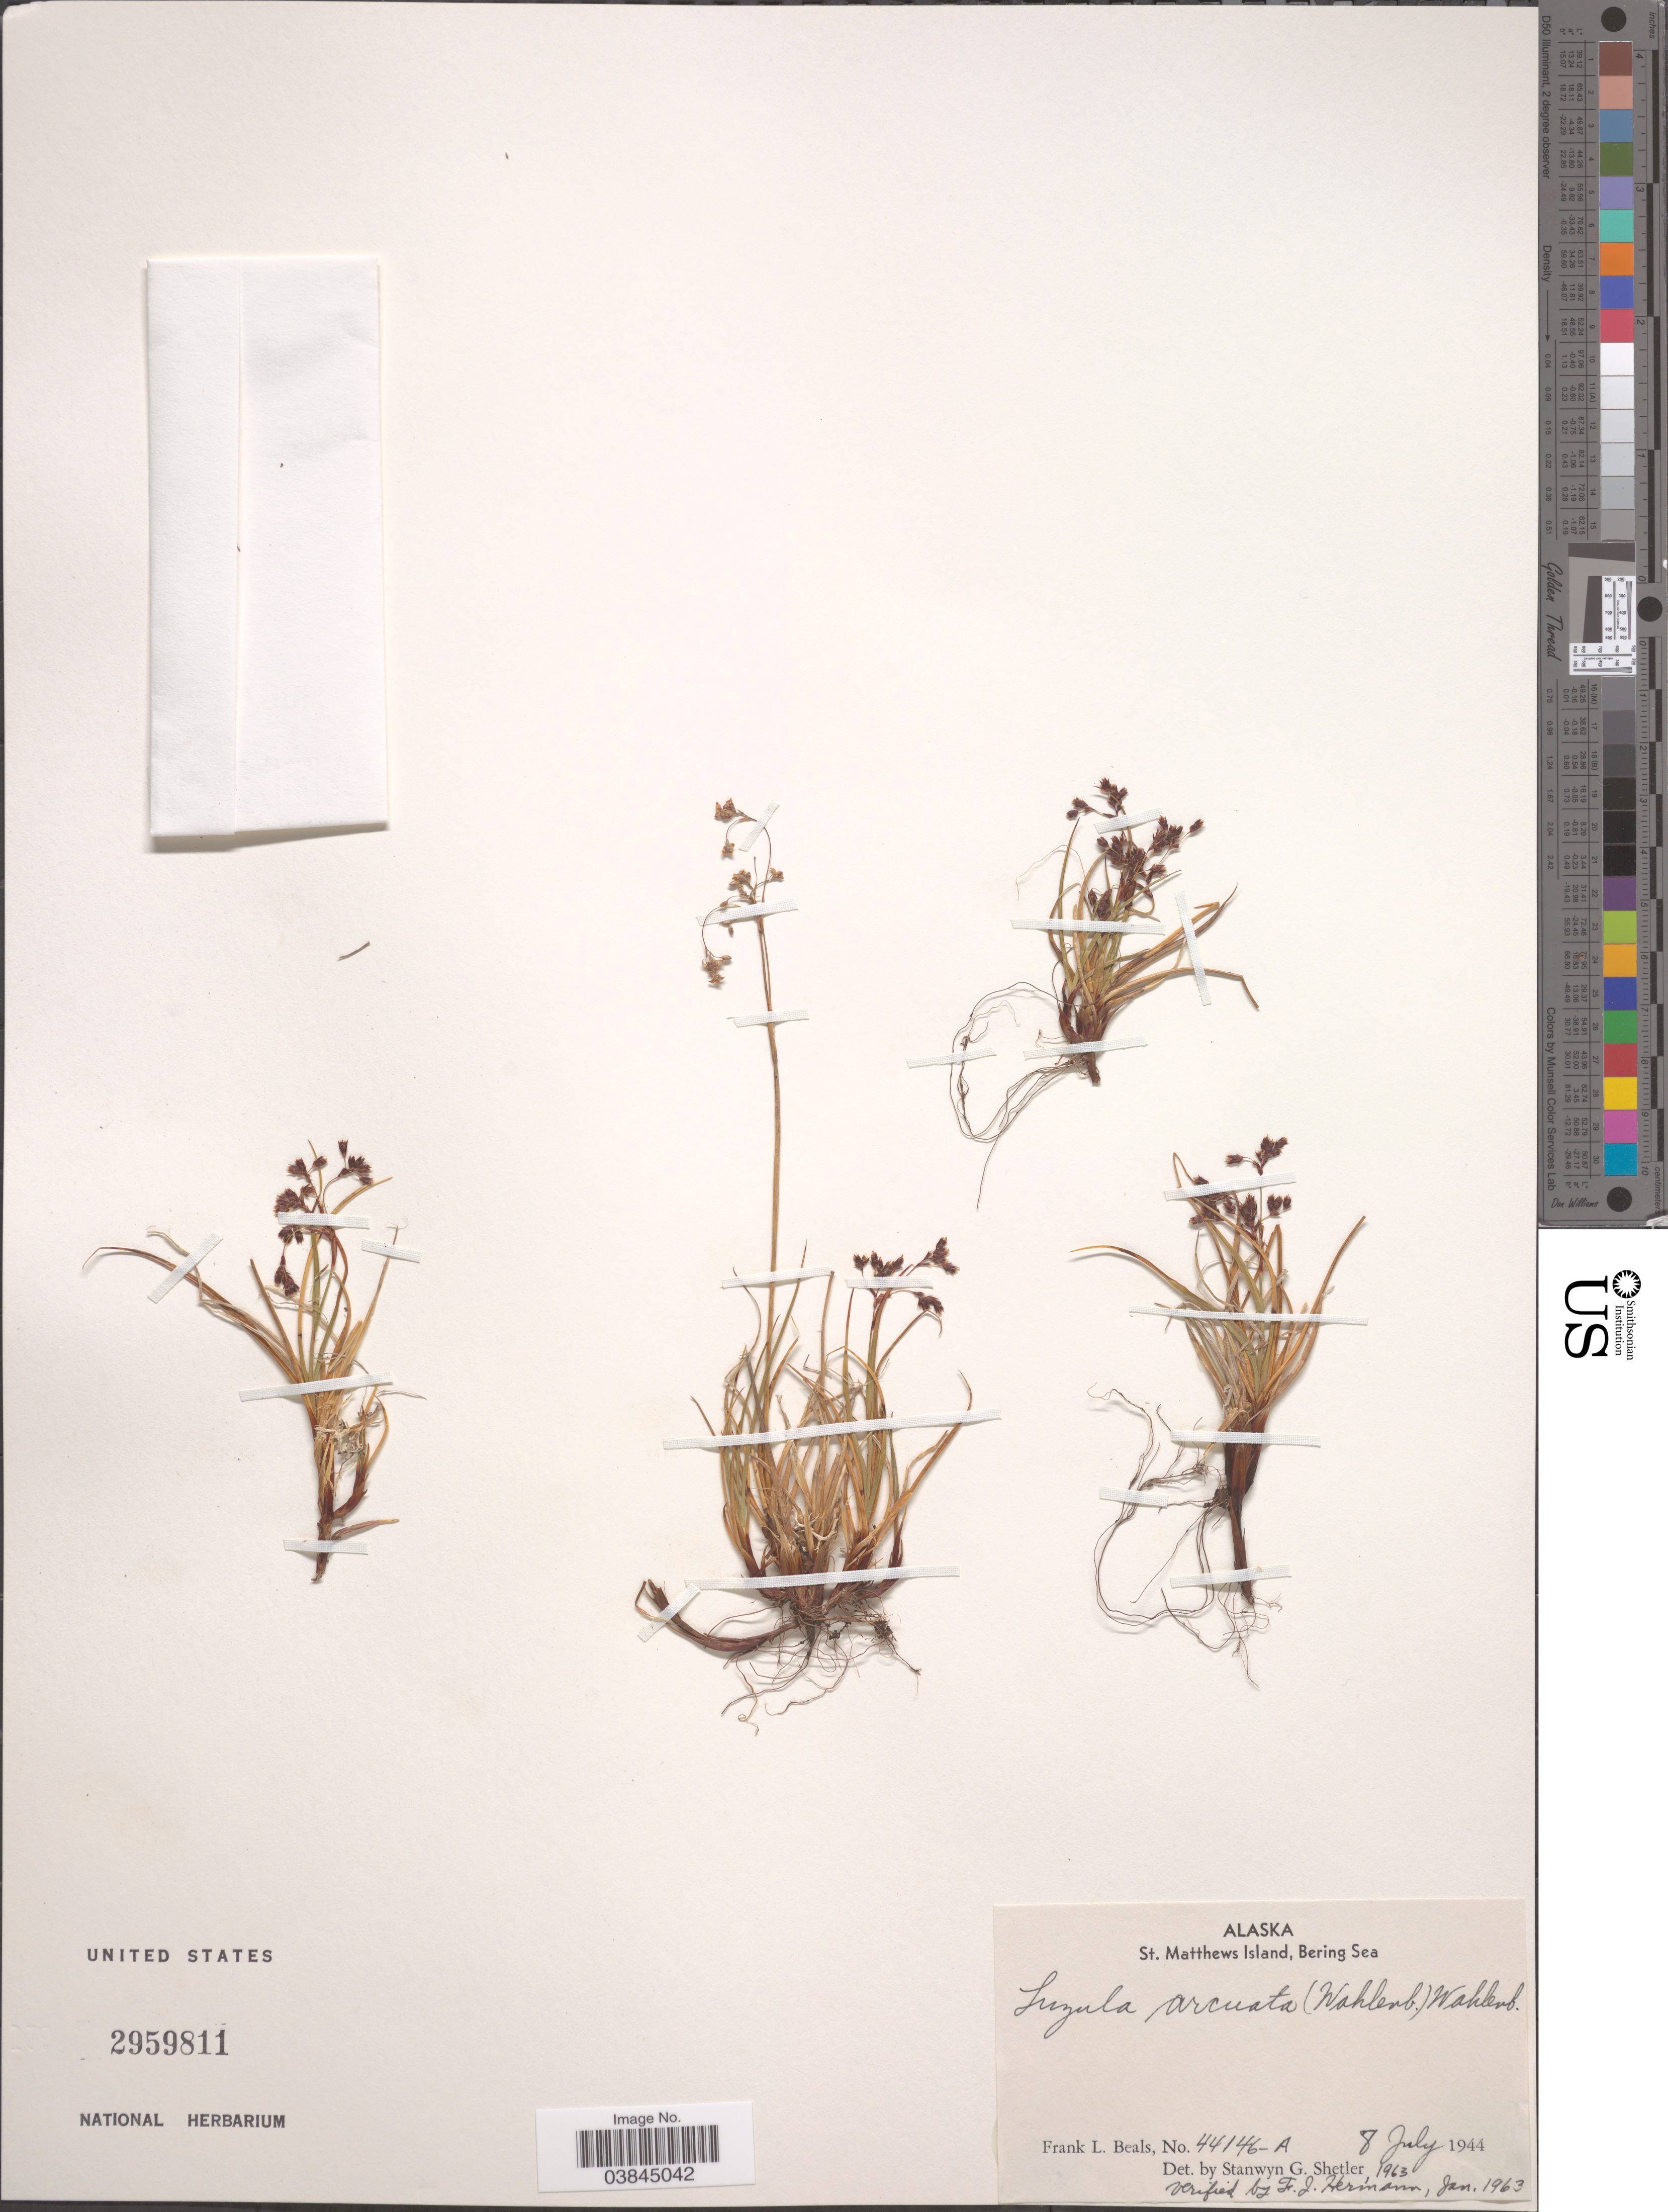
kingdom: Plantae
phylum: Tracheophyta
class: Liliopsida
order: Poales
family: Juncaceae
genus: Luzula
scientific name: Luzula arcuata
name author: (Wahlenb.) Sw.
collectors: F. Beals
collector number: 44146-A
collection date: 1944-07-08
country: United States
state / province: Alaska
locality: St. Matthews Island, Bering Sea.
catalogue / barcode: US 2959811